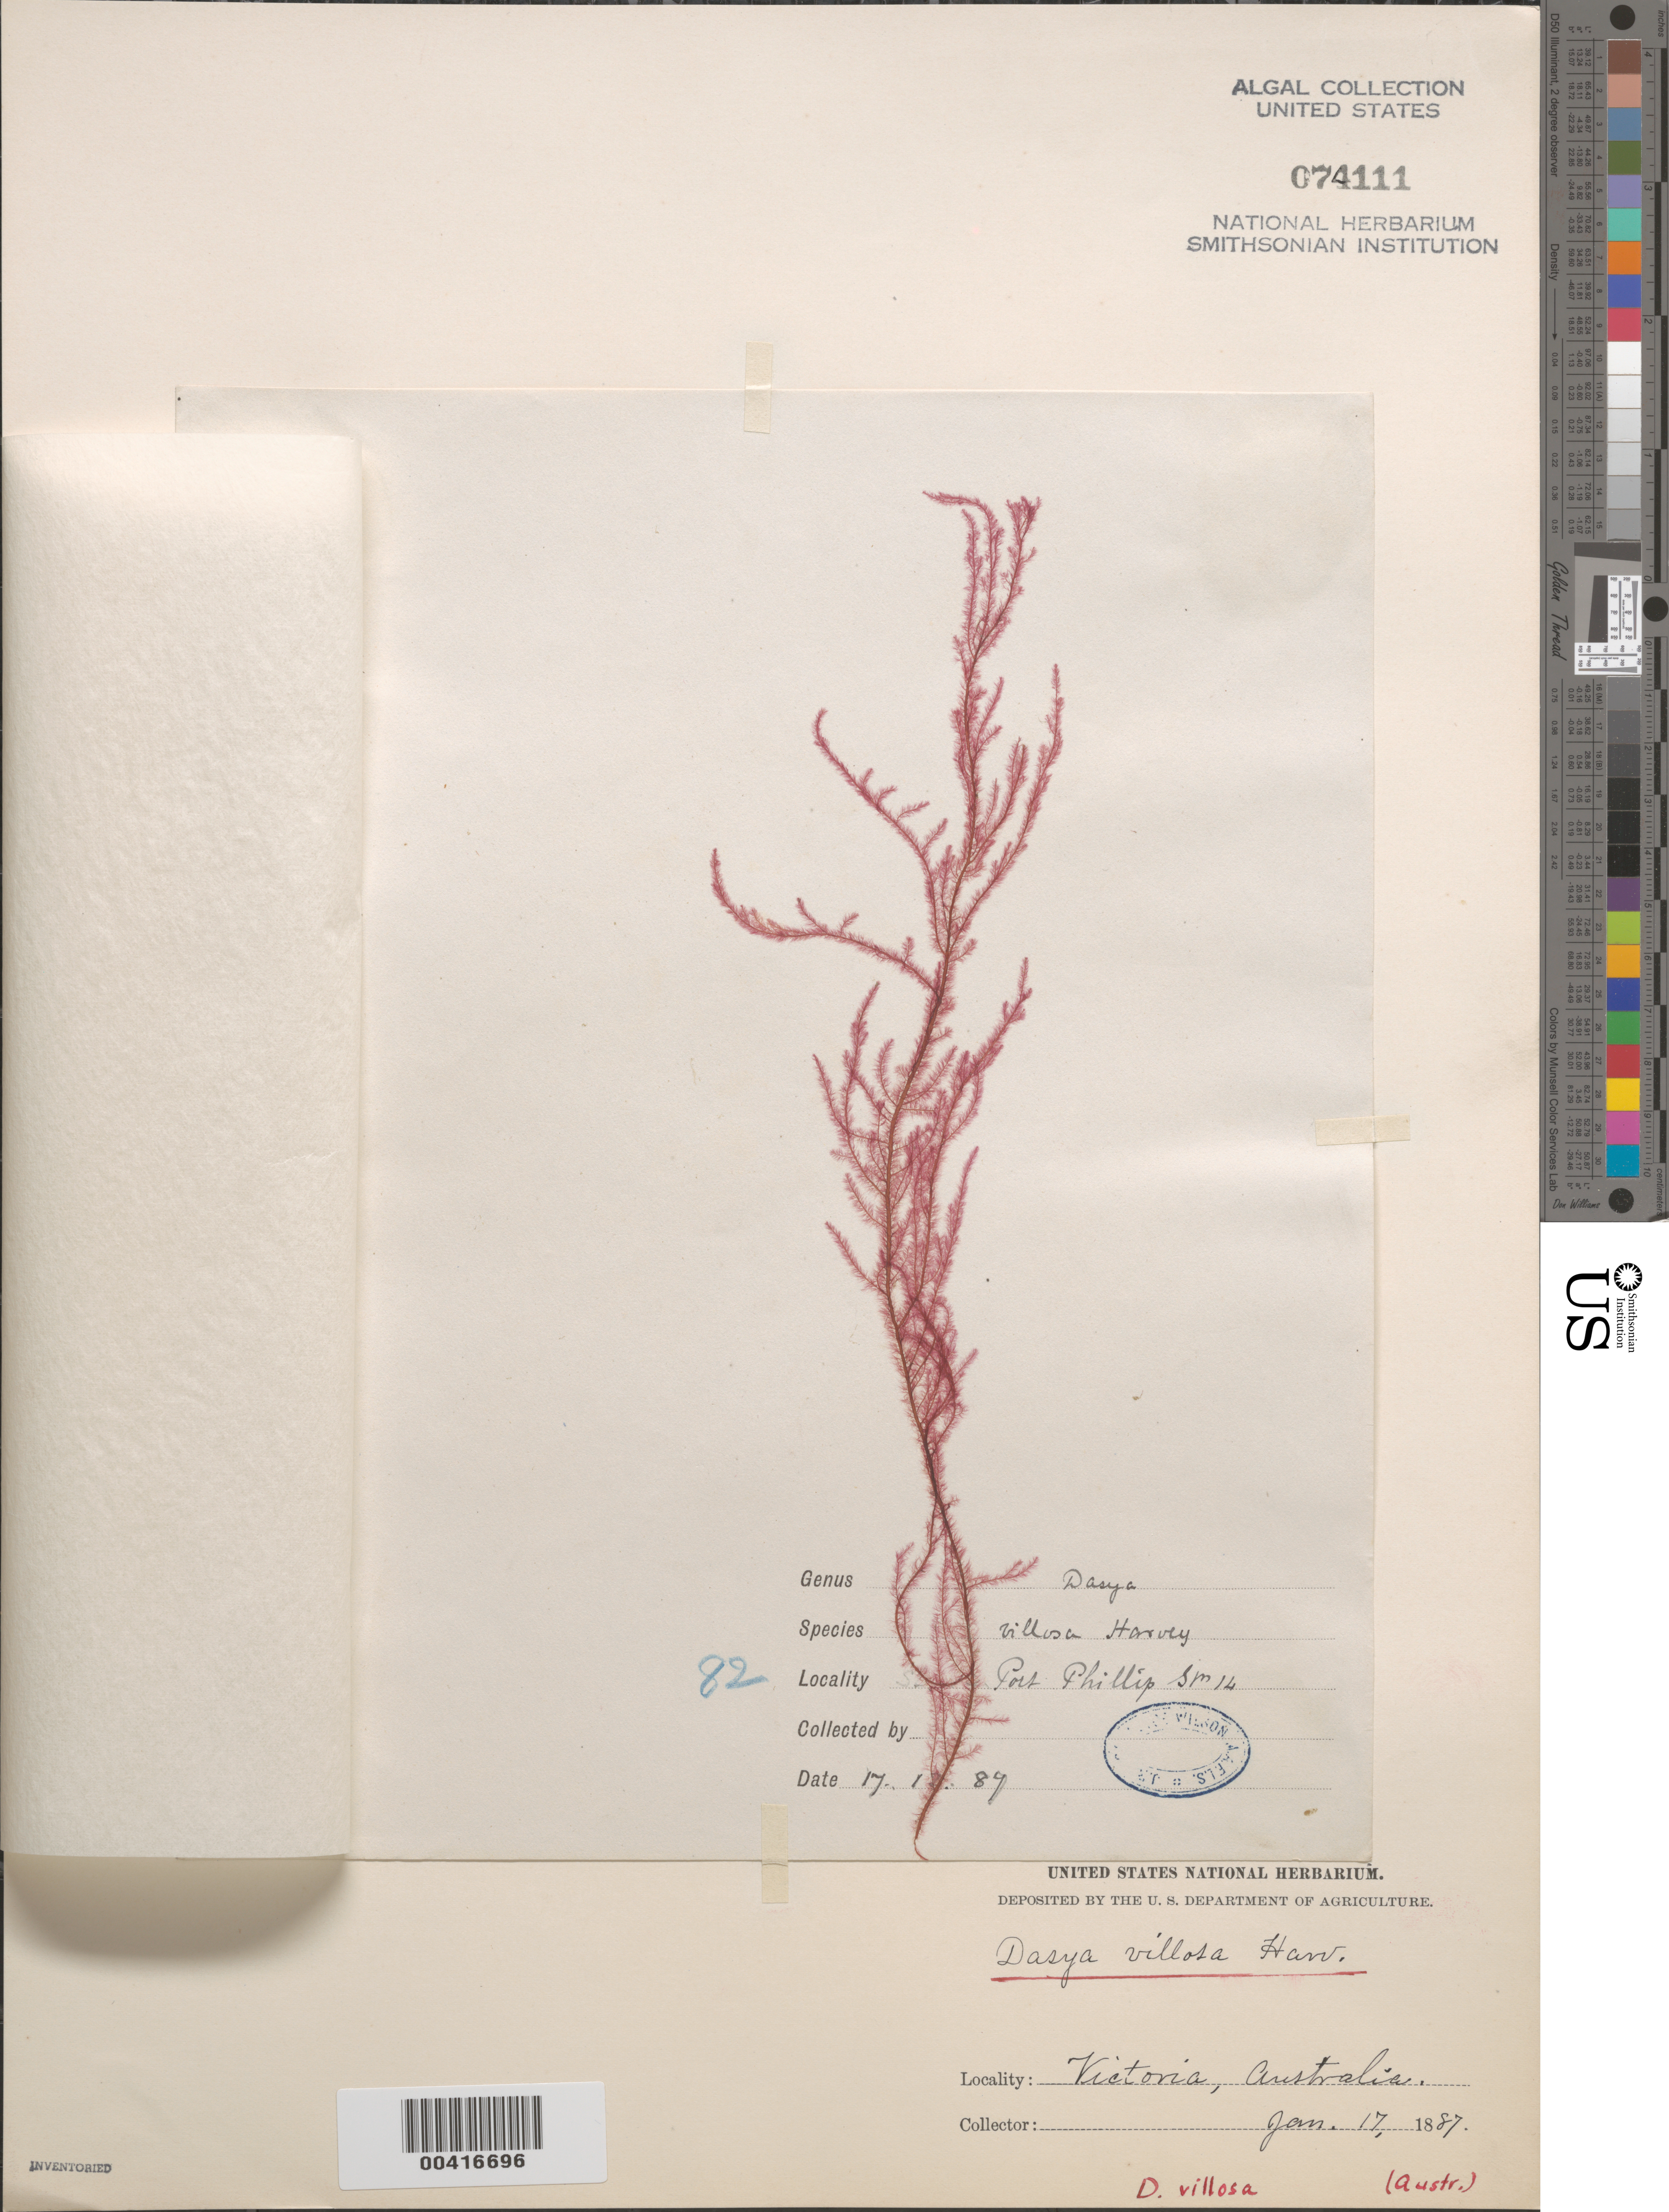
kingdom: Plantae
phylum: Rhodophyta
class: Florideophyceae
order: Ceramiales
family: Dasyaceae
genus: Dasya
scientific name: Dasya villosa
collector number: Station 14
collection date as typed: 17 Jan 1887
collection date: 1887-01-17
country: Australia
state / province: Victoria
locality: Port Phillip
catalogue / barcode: US 74111